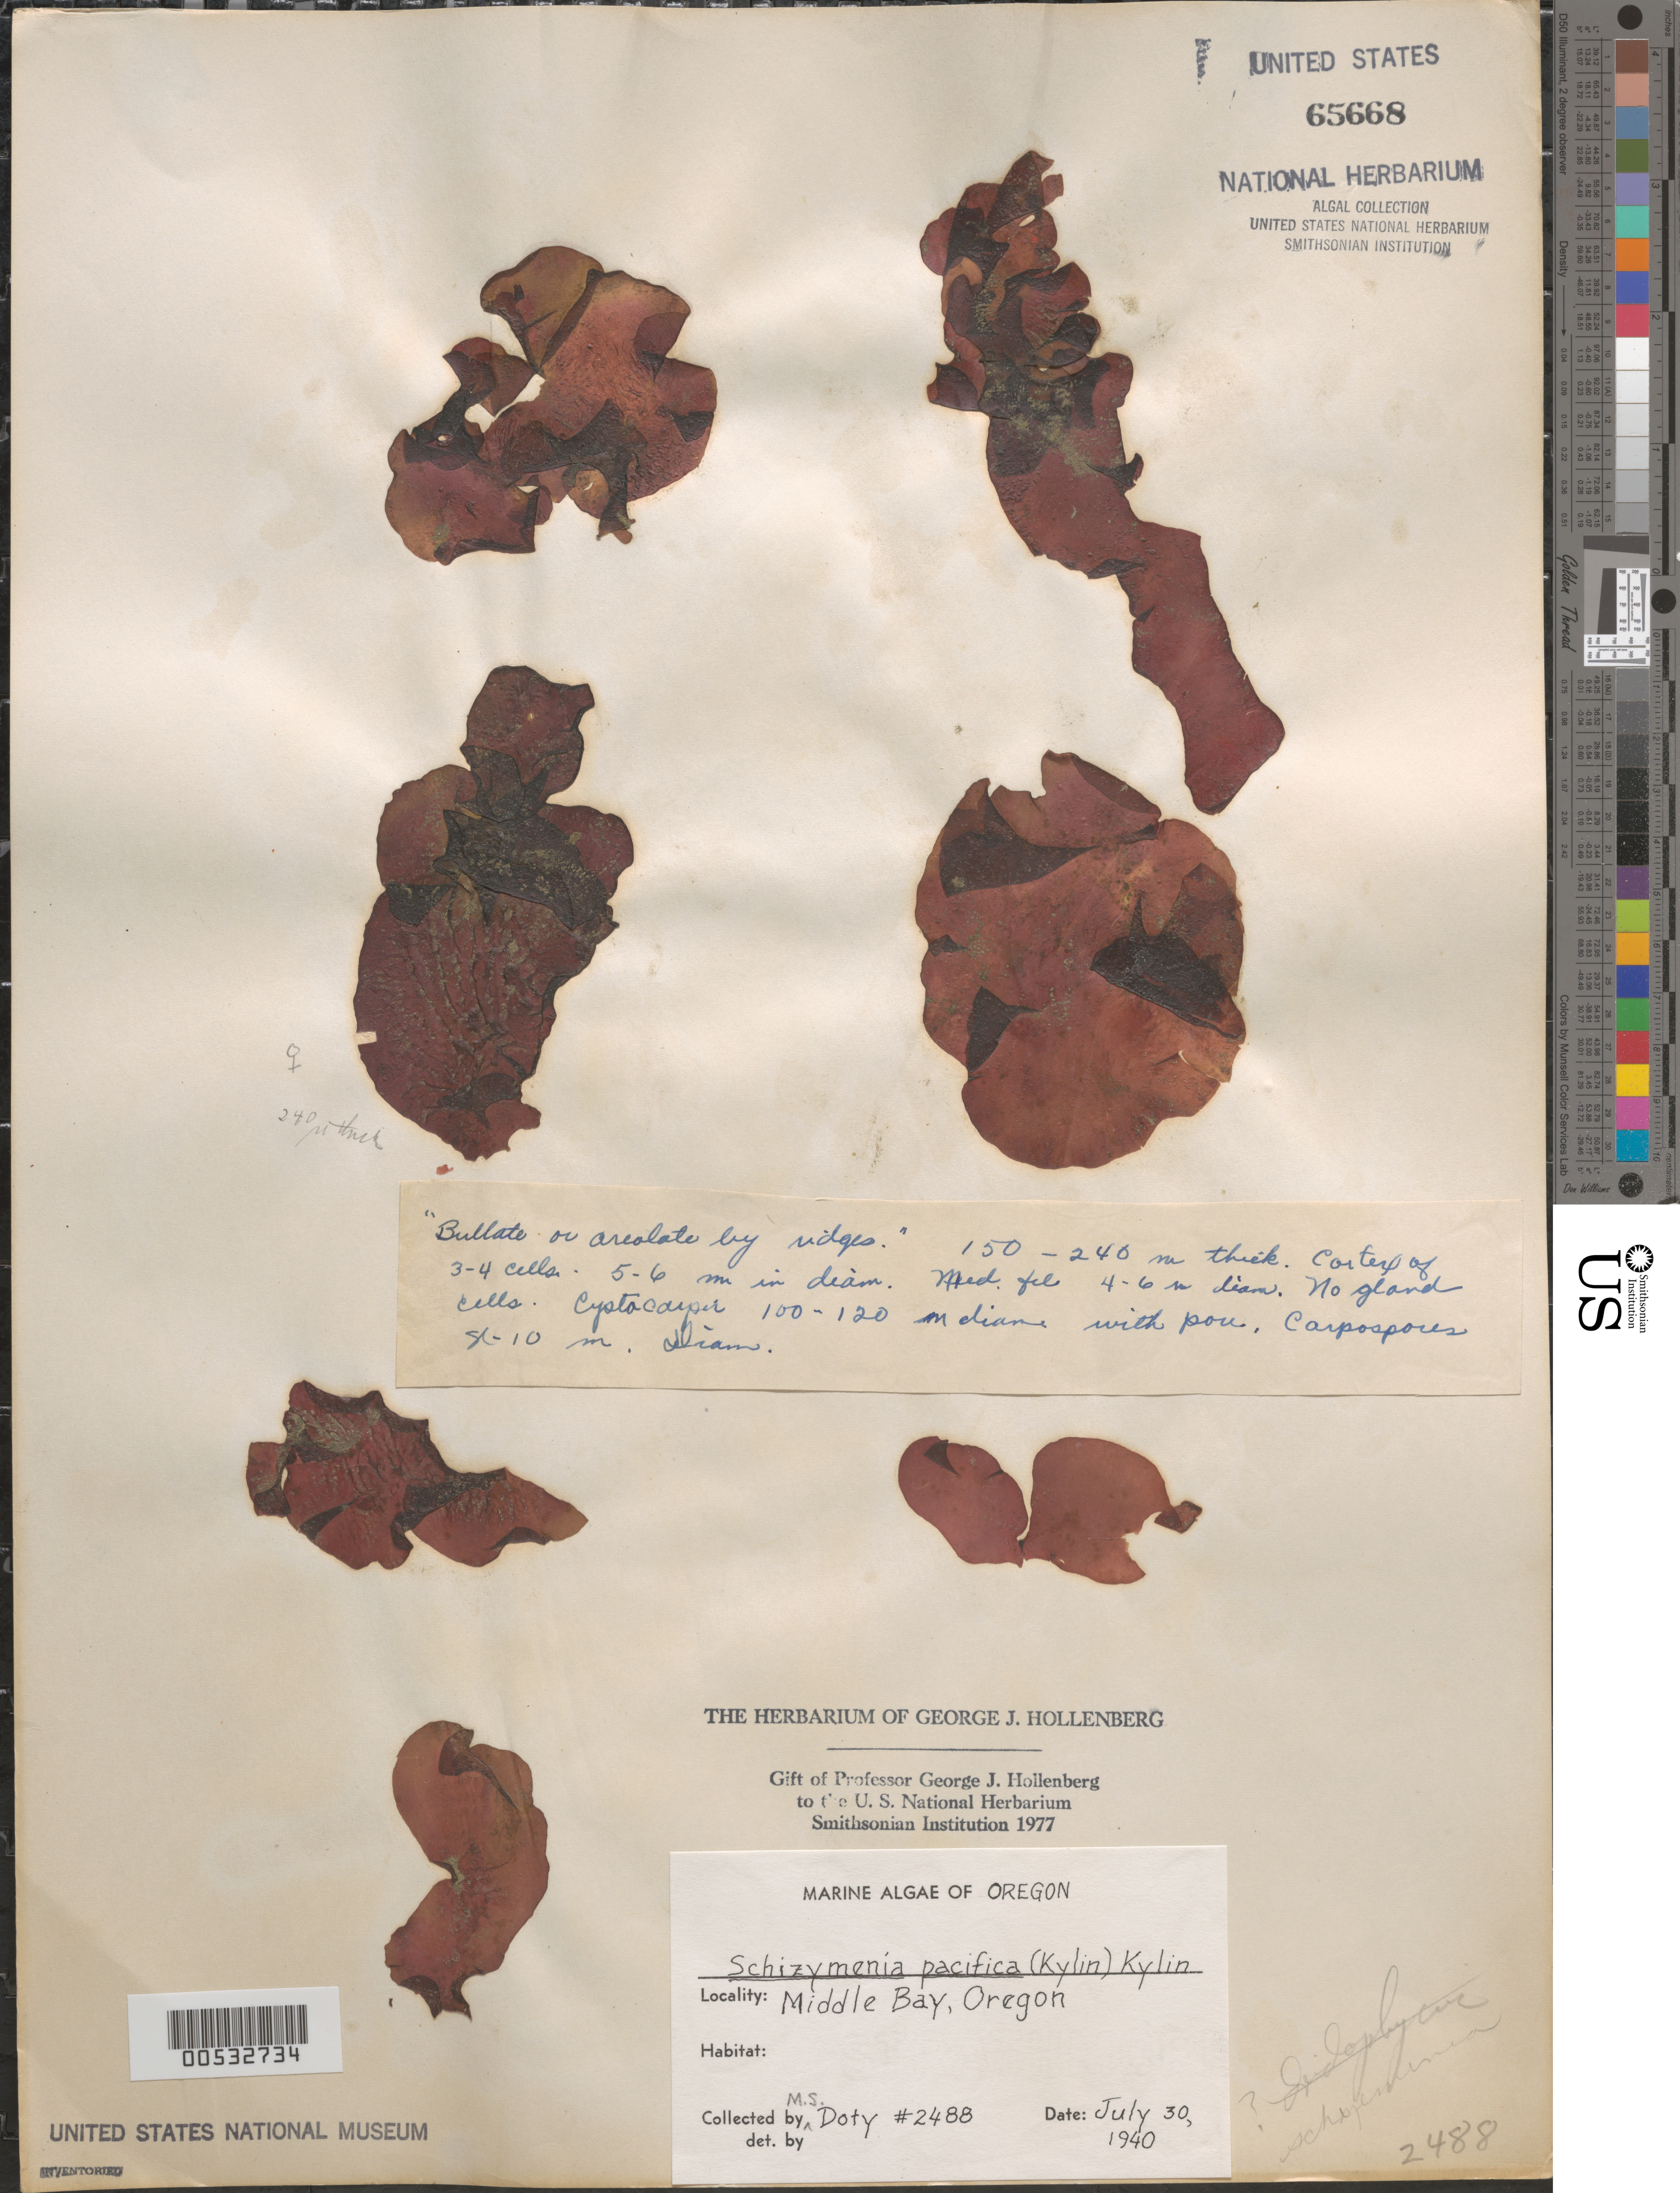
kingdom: Plantae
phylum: Rhodophyta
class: Florideophyceae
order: Nemastomatales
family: Schizymeniaceae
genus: Schizymenia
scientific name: Schizymenia pacifica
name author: (Kylin) Kylin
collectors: M. S. Doty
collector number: MSD 2488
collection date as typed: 30 Jul 1940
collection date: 1940-07-30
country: United States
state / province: Oregon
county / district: Coos County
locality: Middle Bay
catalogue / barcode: US 65668